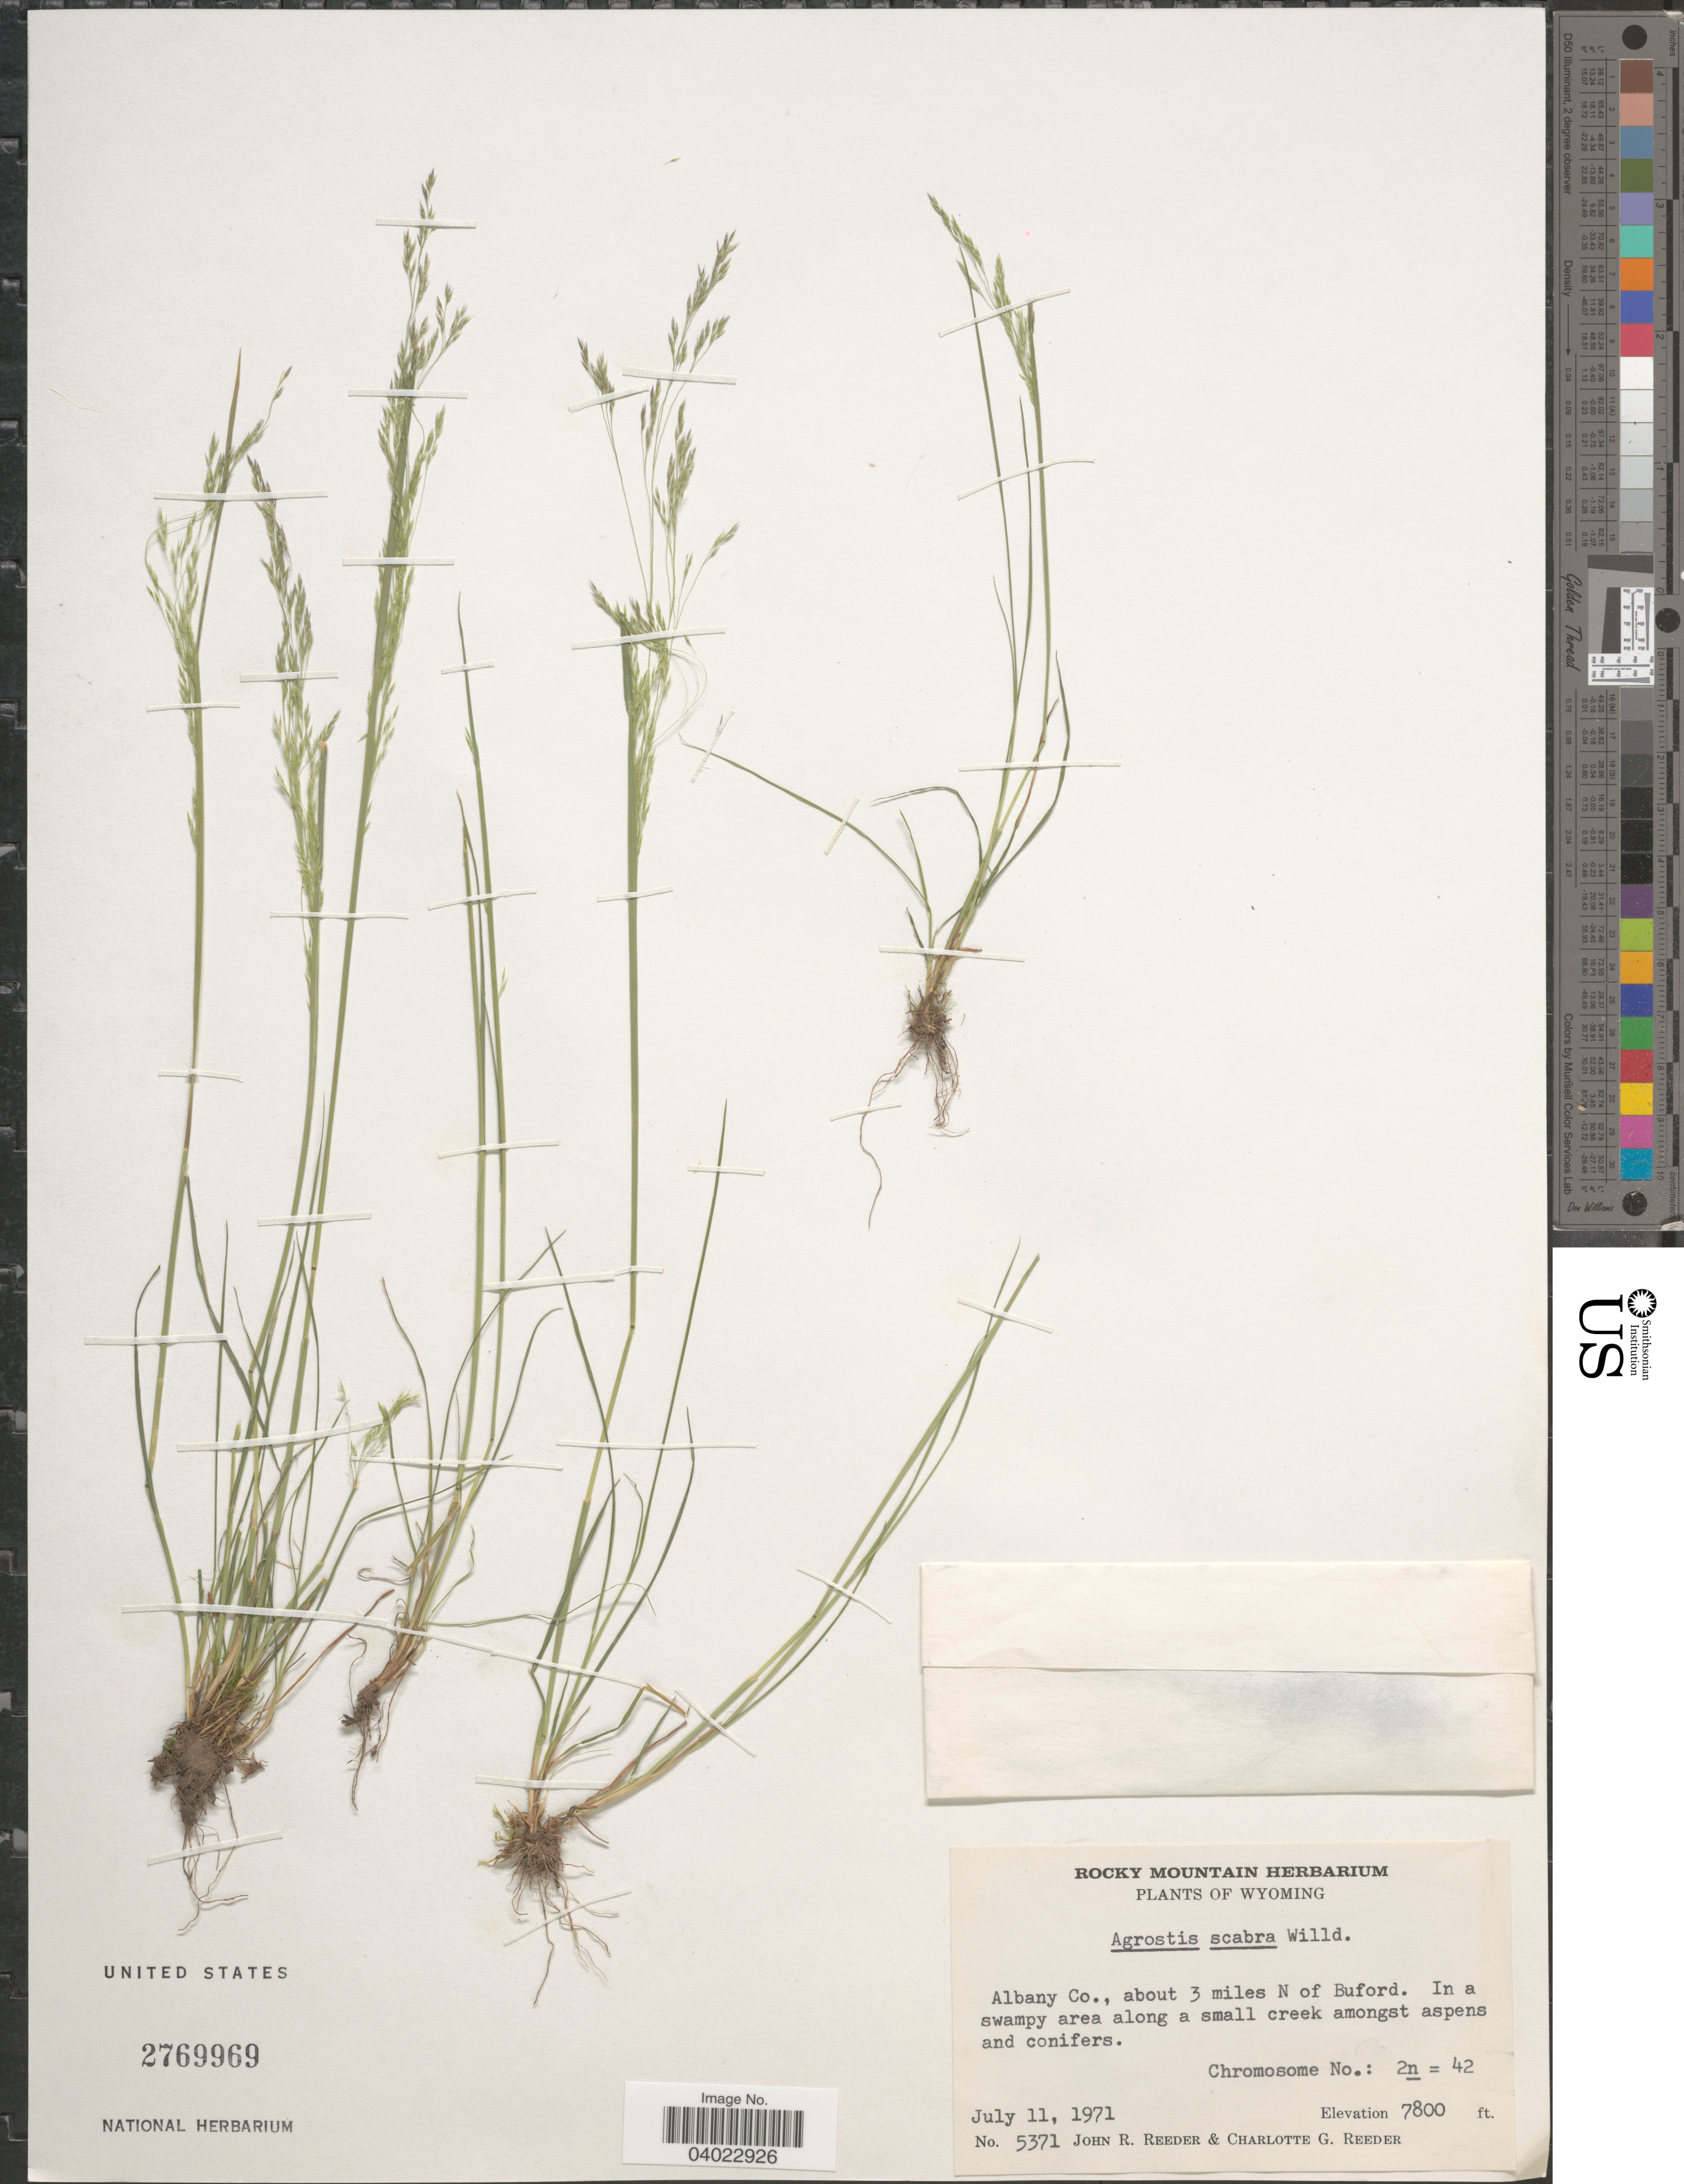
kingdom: Plantae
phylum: Tracheophyta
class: Liliopsida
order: Poales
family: Poaceae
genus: Agrostis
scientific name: Agrostis scabra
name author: Willd.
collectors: J. R. Reeder & C. G. Reeder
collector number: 5371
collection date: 1971-07-11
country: United States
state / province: Wyoming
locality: Albany Co., about 3 miles N of Buford.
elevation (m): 2377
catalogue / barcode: US 2769969